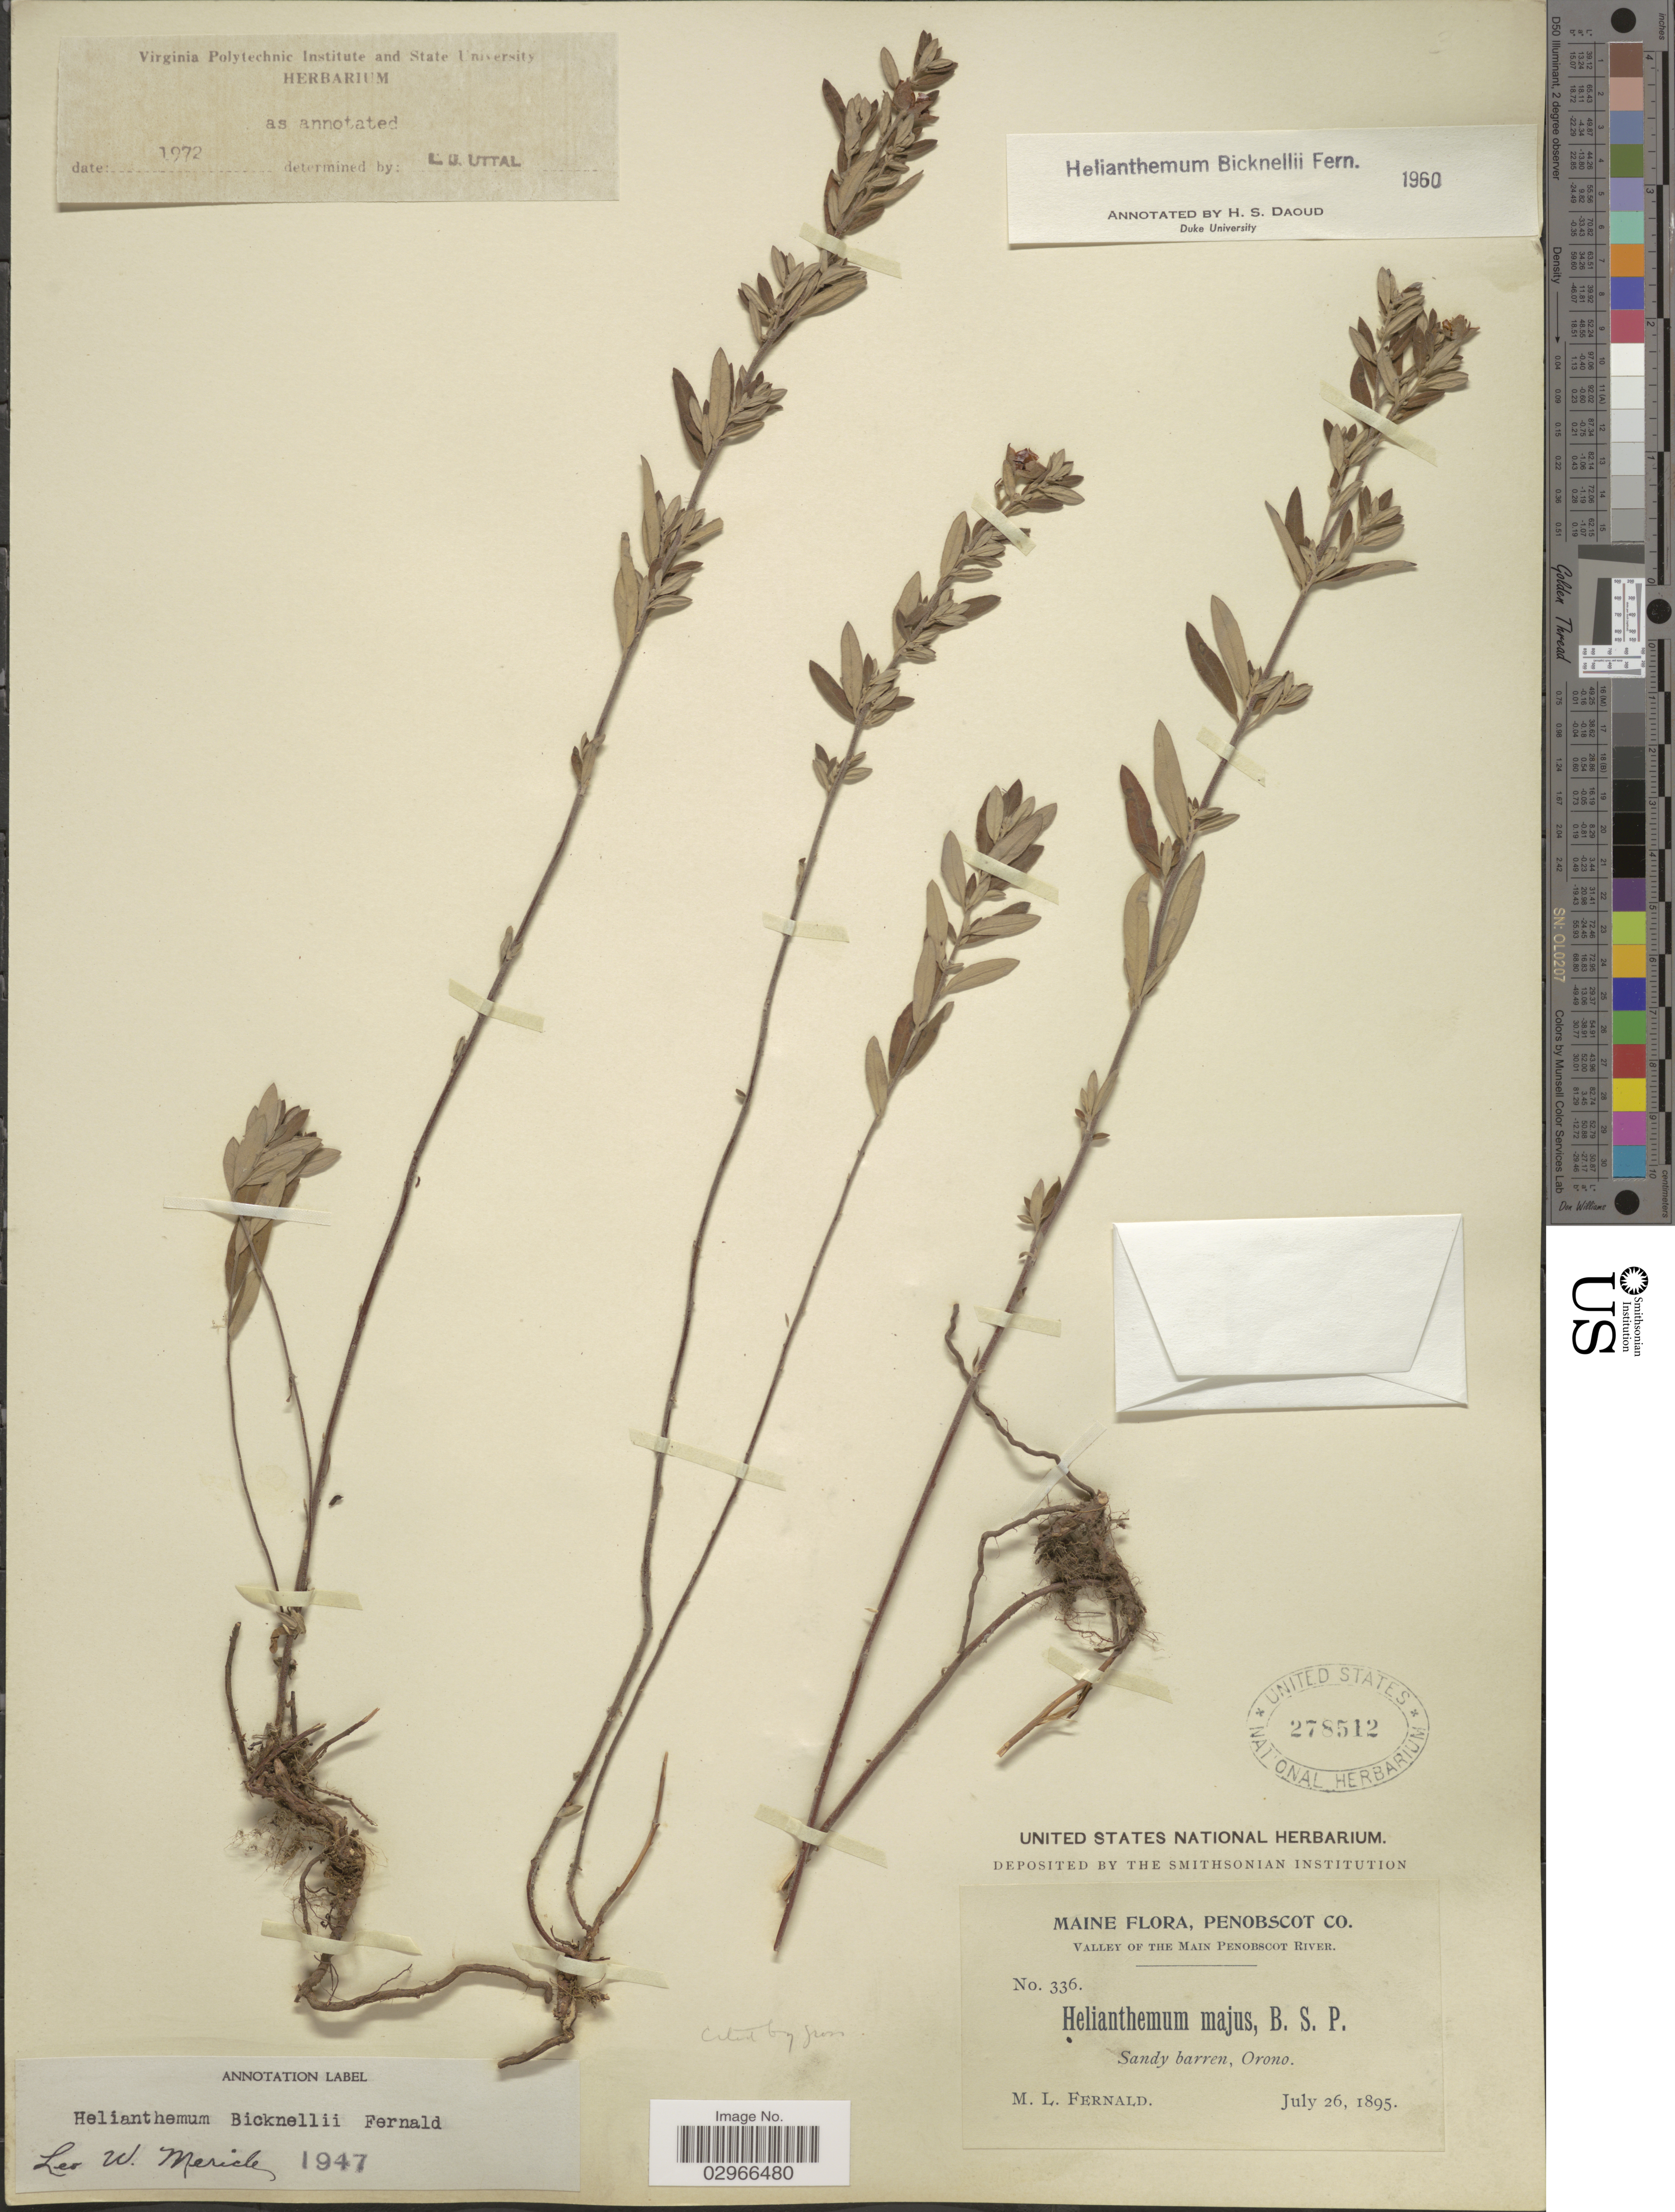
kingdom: Plantae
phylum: Tracheophyta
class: Magnoliopsida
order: Malvales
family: Cistaceae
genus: Helianthemum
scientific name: Helianthemum bicknellii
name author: Fernald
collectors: M. L. Fernald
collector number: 336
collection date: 1895-07-26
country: United States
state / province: Maine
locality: Penobscot Co. Valley of the Main Penobscot River. Orono.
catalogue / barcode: US 278512